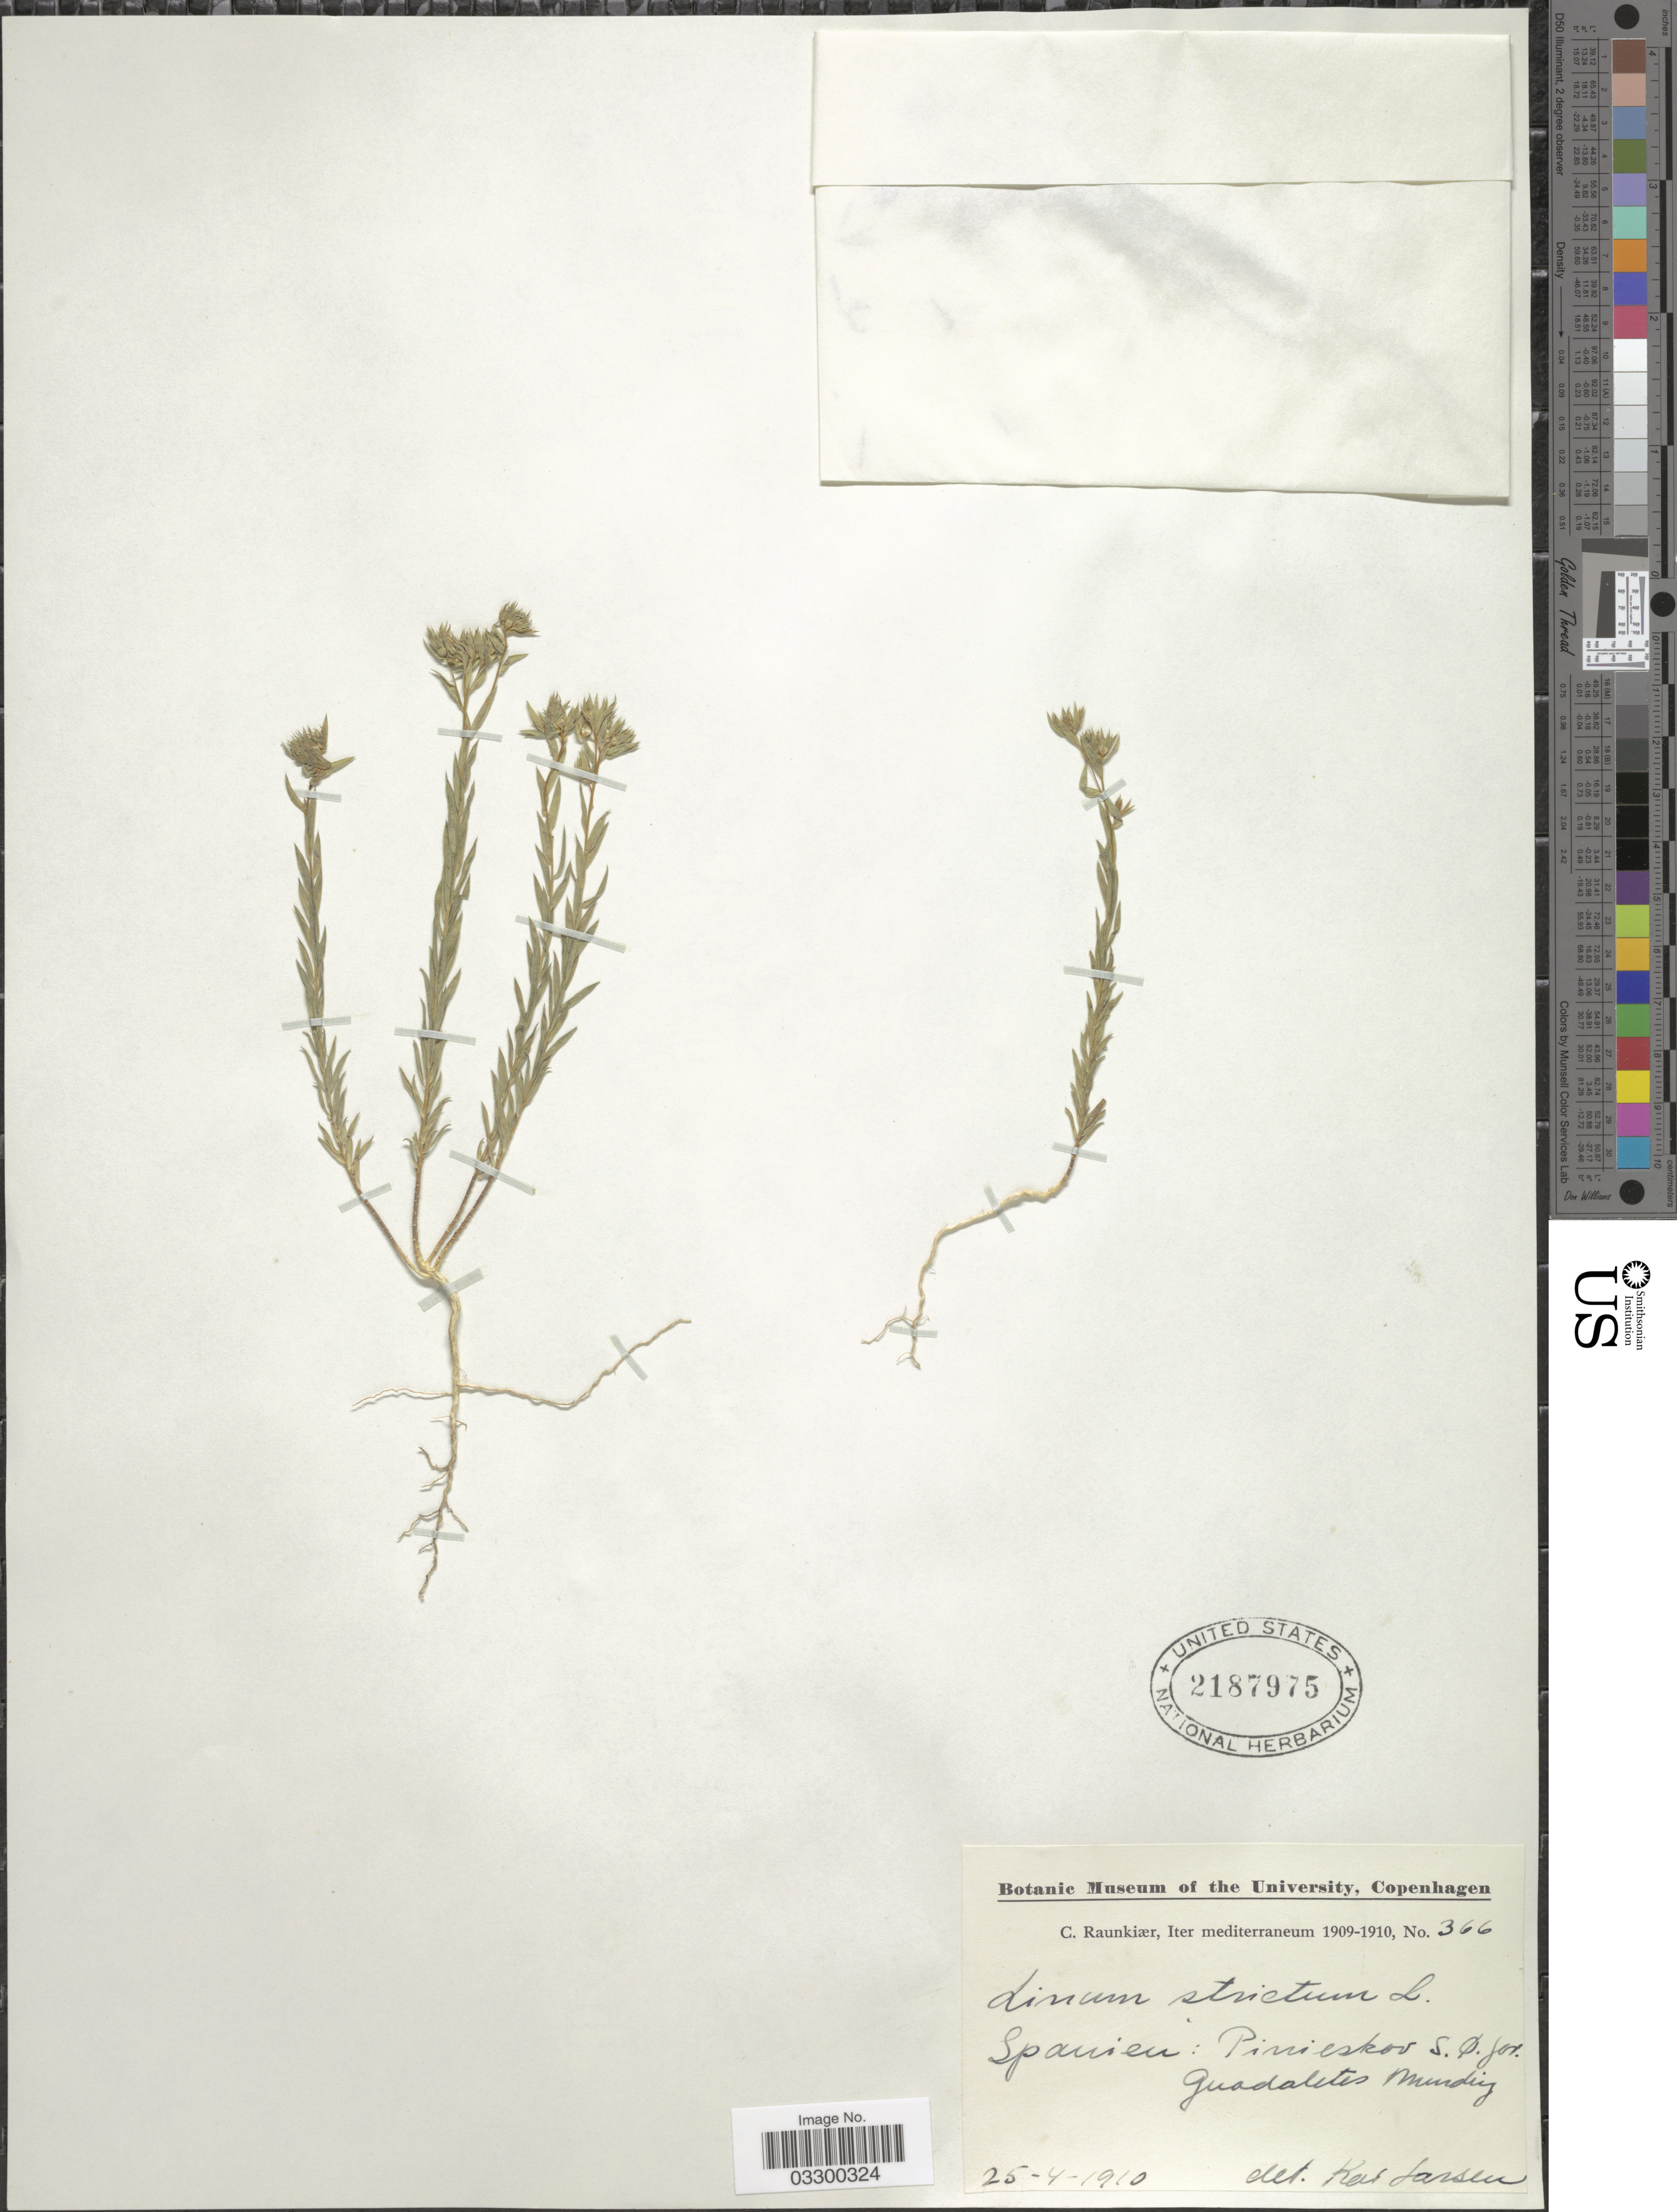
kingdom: Plantae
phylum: Tracheophyta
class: Magnoliopsida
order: Malpighiales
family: Linaceae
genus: Linum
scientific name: Linum strictum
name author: L.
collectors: C. Raunkiær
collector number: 366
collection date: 1910-04-25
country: Spain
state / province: Andalucia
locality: Pinieskov S.Ø, for Guadaletes Mundiez.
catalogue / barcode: US 2187975